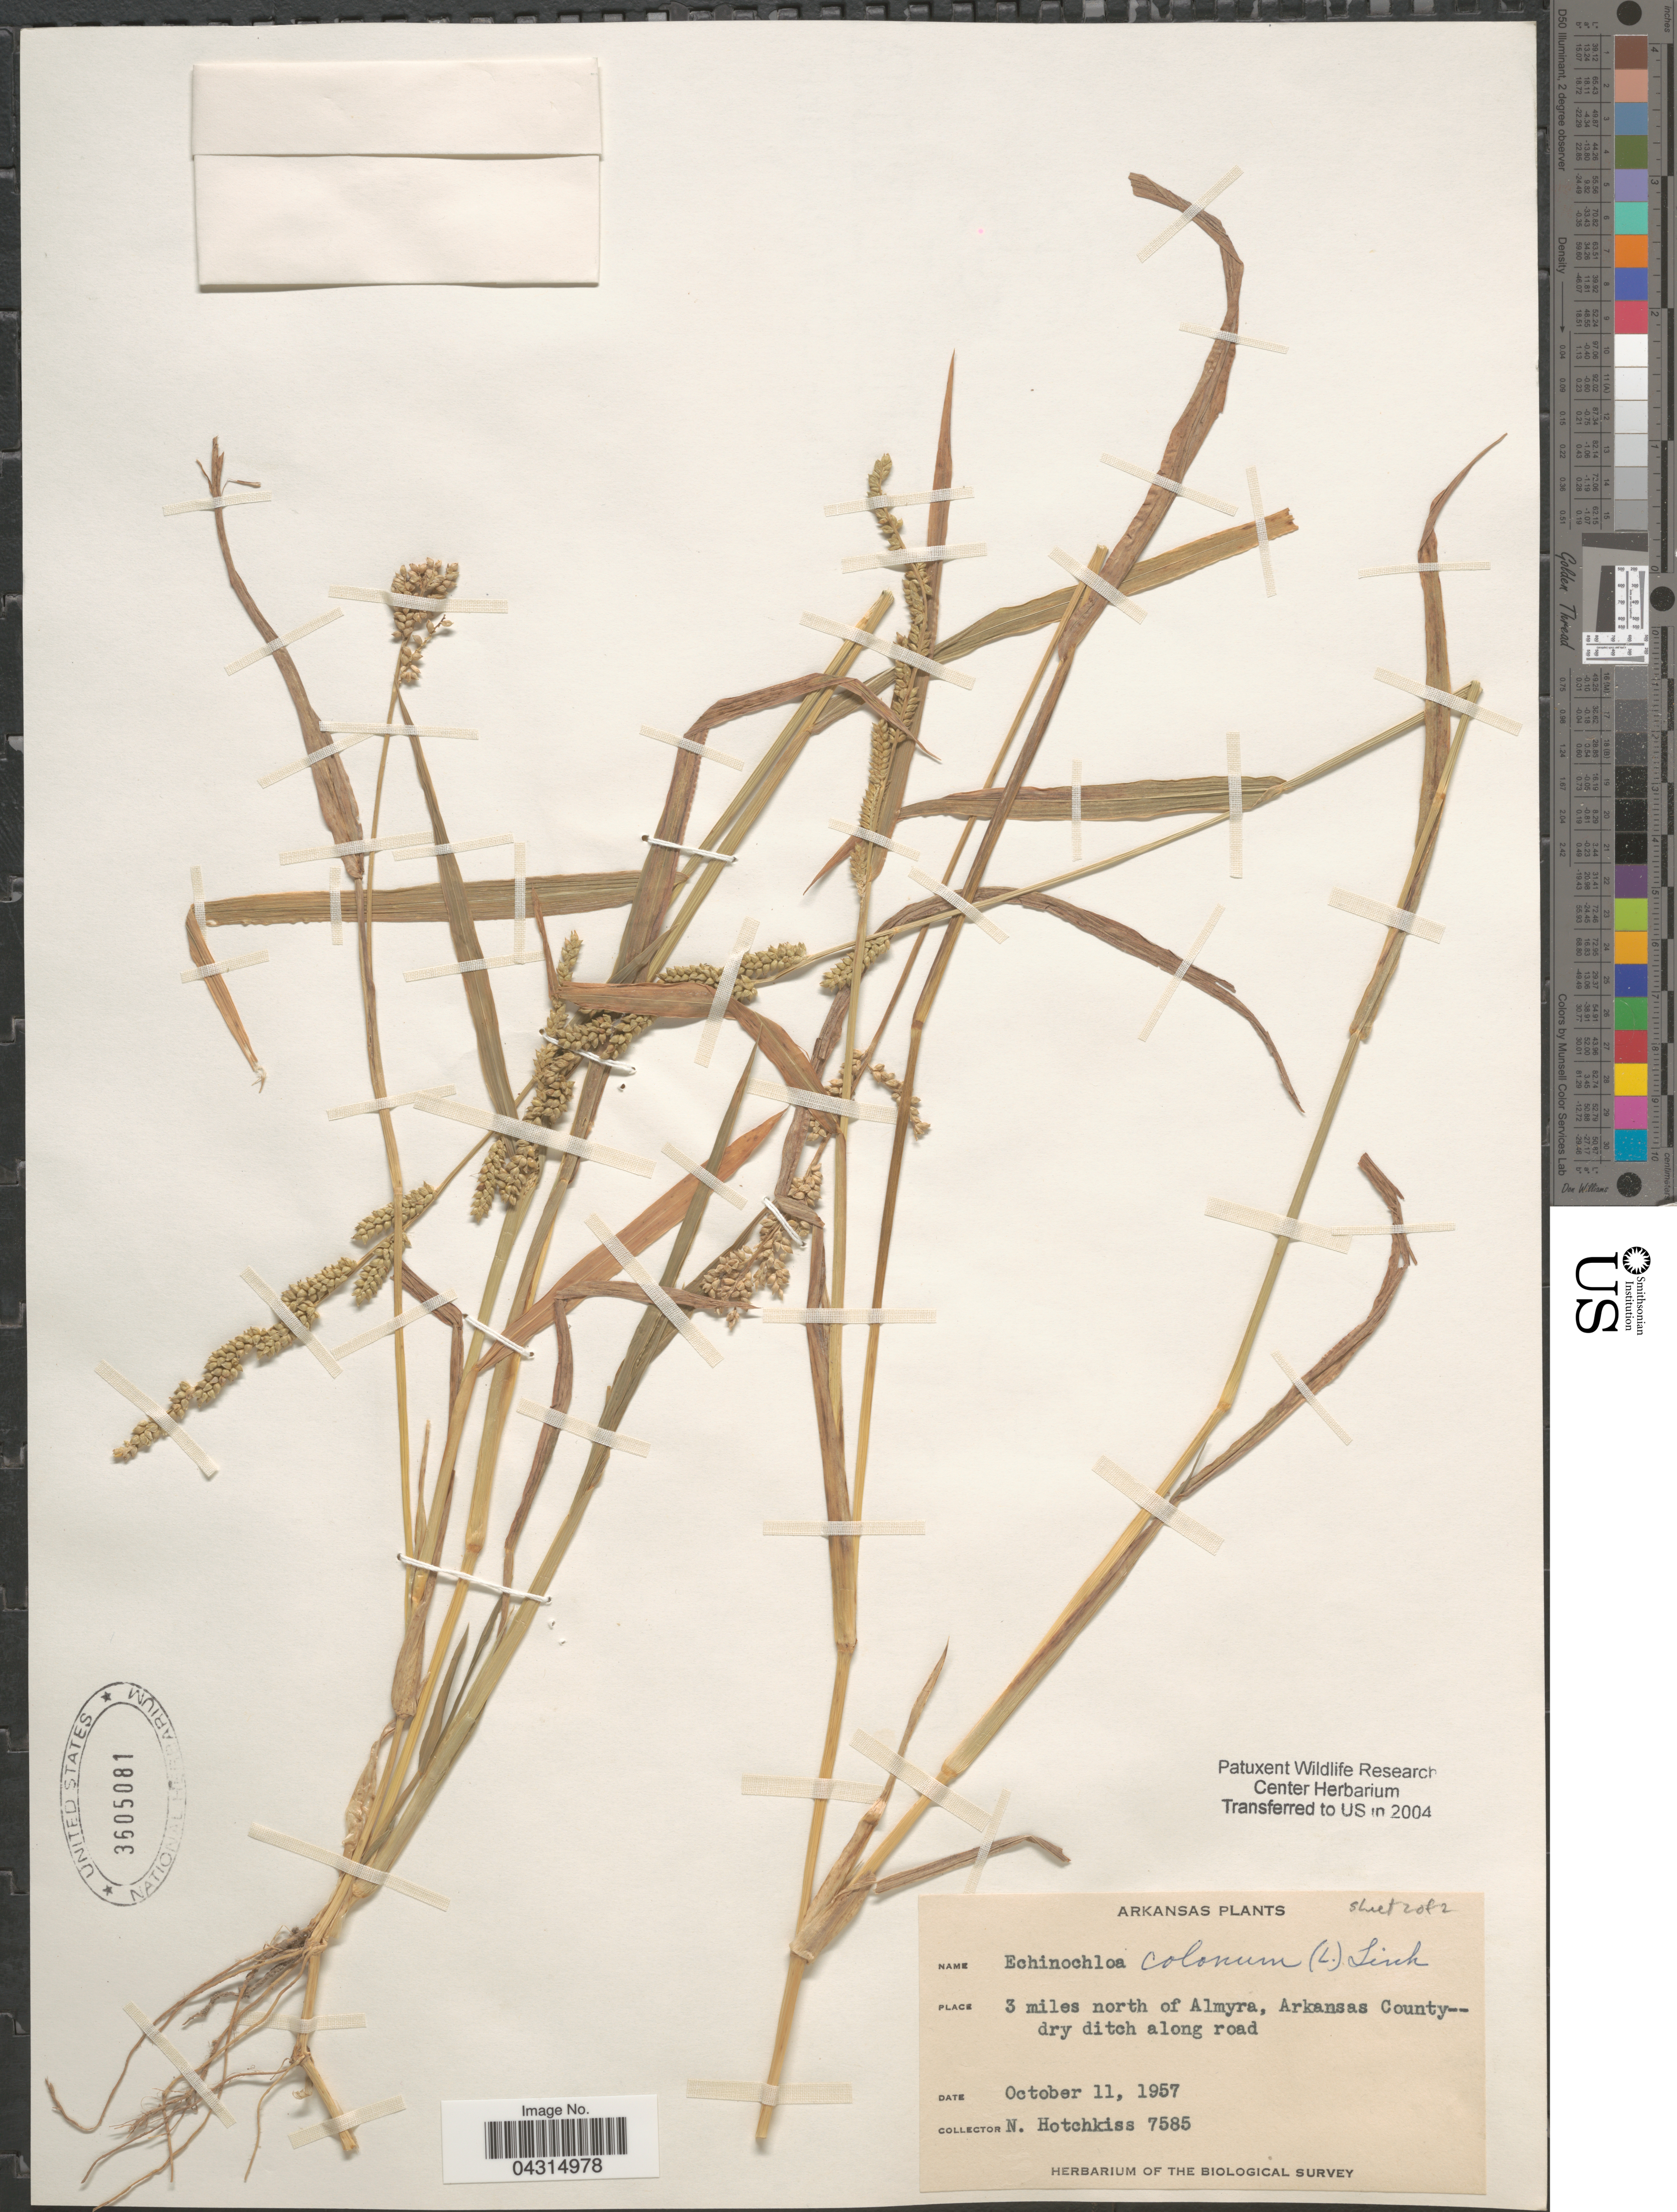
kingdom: Plantae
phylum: Tracheophyta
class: Liliopsida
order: Poales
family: Poaceae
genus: Echinochloa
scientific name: Echinochloa colona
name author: (L.) Link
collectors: N. Hotchkiss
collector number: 7585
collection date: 1957-10-11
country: United States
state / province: Arkansas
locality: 3 miles north of Almyra, Arkansas County-- dry ditch along road. The Biological Survey.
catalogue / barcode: US 3605081